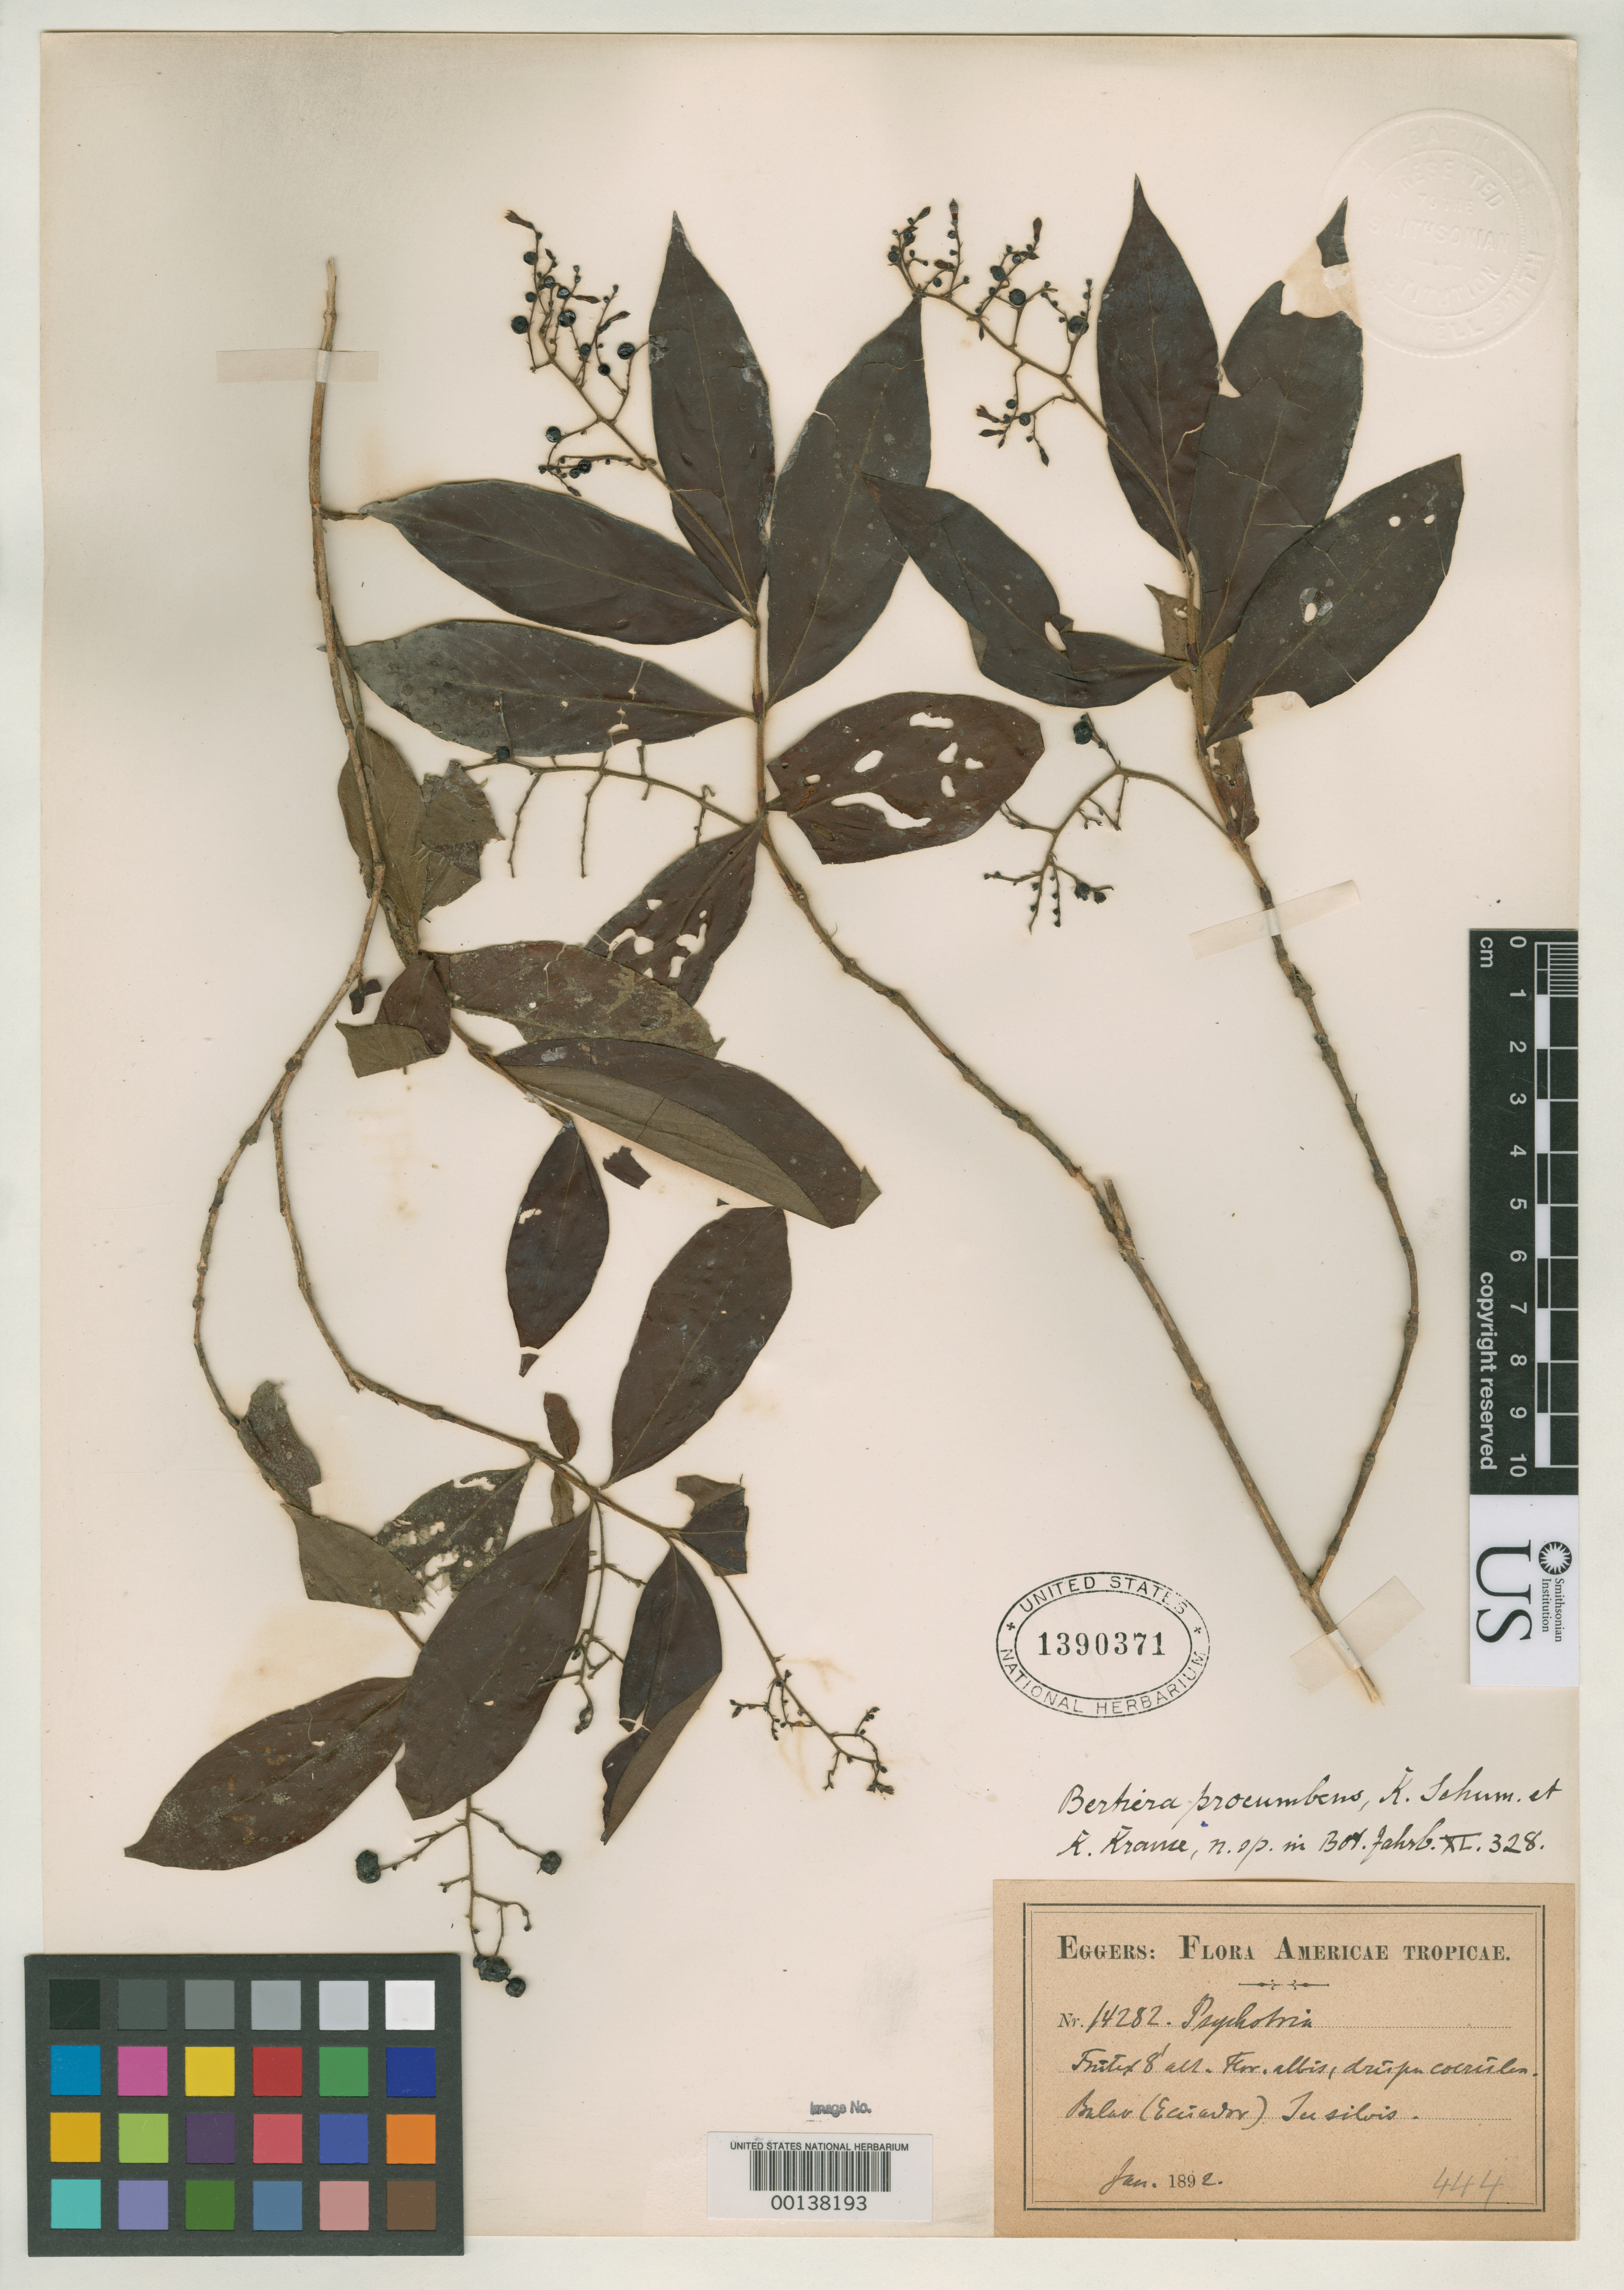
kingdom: Plantae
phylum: Tracheophyta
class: Magnoliopsida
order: Gentianales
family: Rubiaceae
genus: Bertiera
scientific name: Bertiera procumbens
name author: K. Schum. & K. Krause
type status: Isotype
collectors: H. F. A. von Eggers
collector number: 14282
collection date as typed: Jan 1892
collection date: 1892-01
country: Ecuador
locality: Bulao.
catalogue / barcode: US 1390371